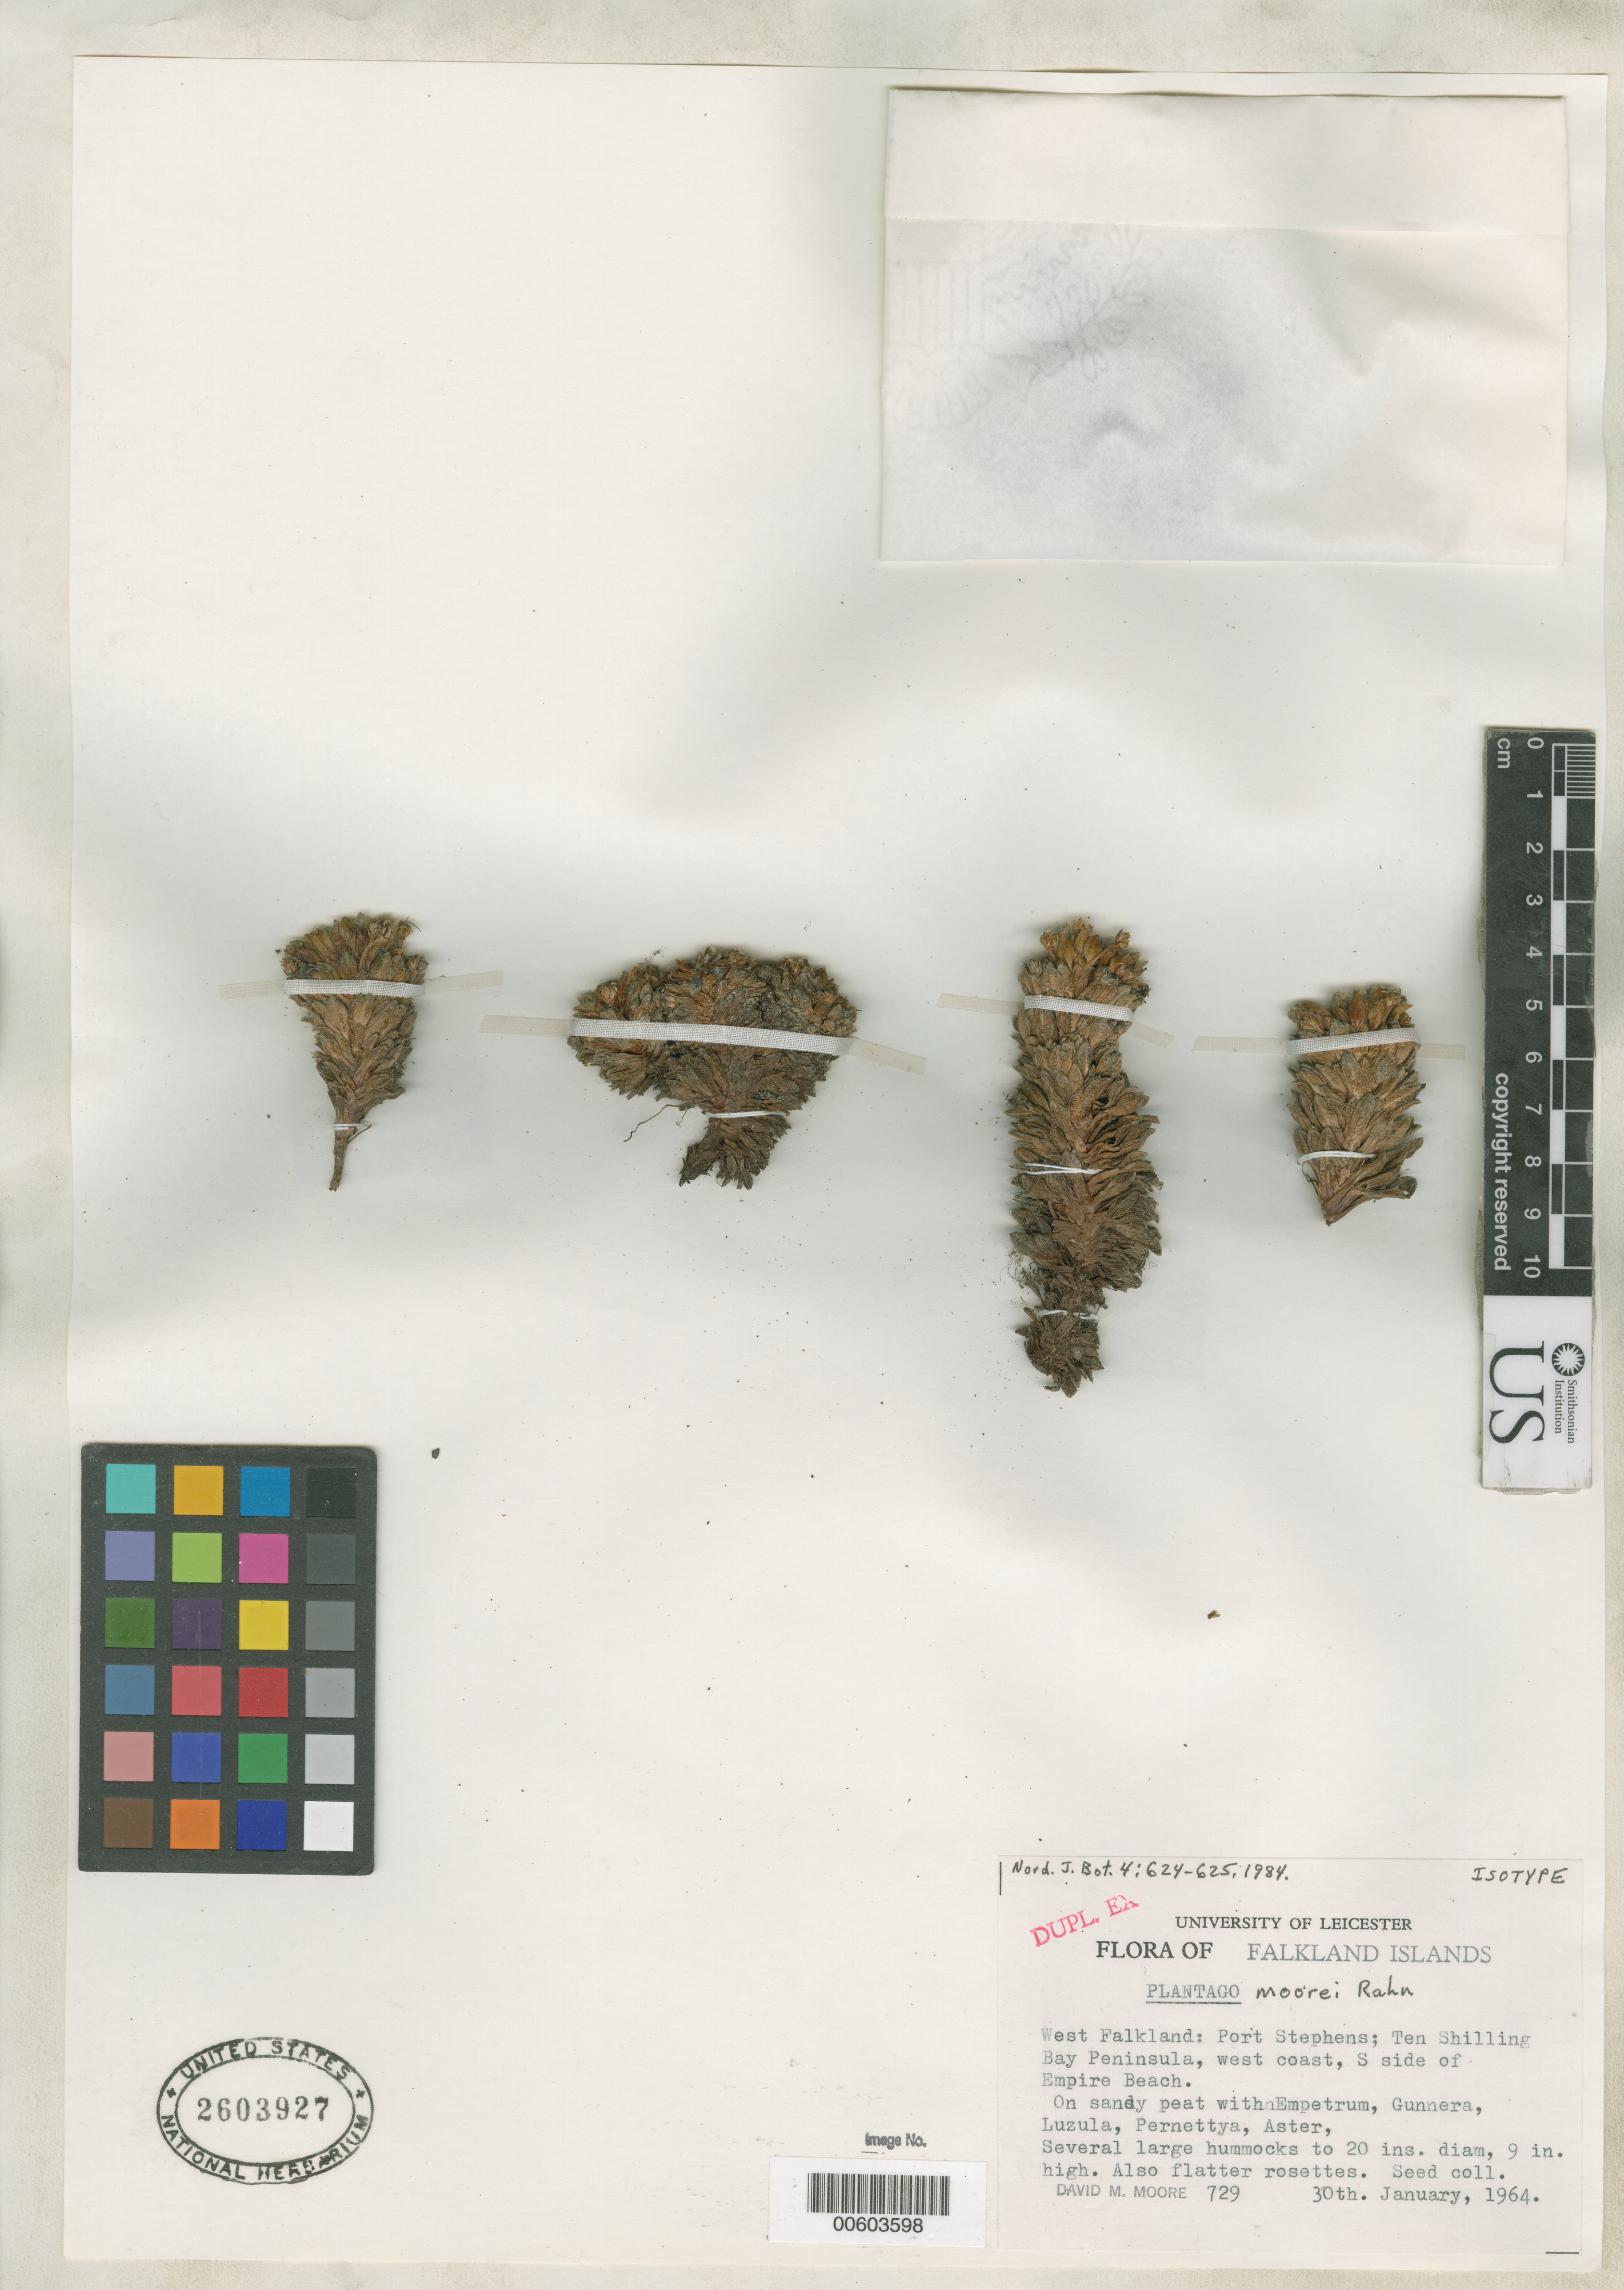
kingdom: Plantae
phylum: Tracheophyta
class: Magnoliopsida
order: Lamiales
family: Plantaginaceae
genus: Plantago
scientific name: Plantago moorei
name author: A.W. Rahn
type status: Isotype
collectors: D. Moore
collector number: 729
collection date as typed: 30 Jan 1964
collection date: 1964-01-30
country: Falkland Islands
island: West Falkland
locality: Port Stephens, Ten Shilling Bay peninsula, W coast, S side of Empire Beach.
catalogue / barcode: US 2603927